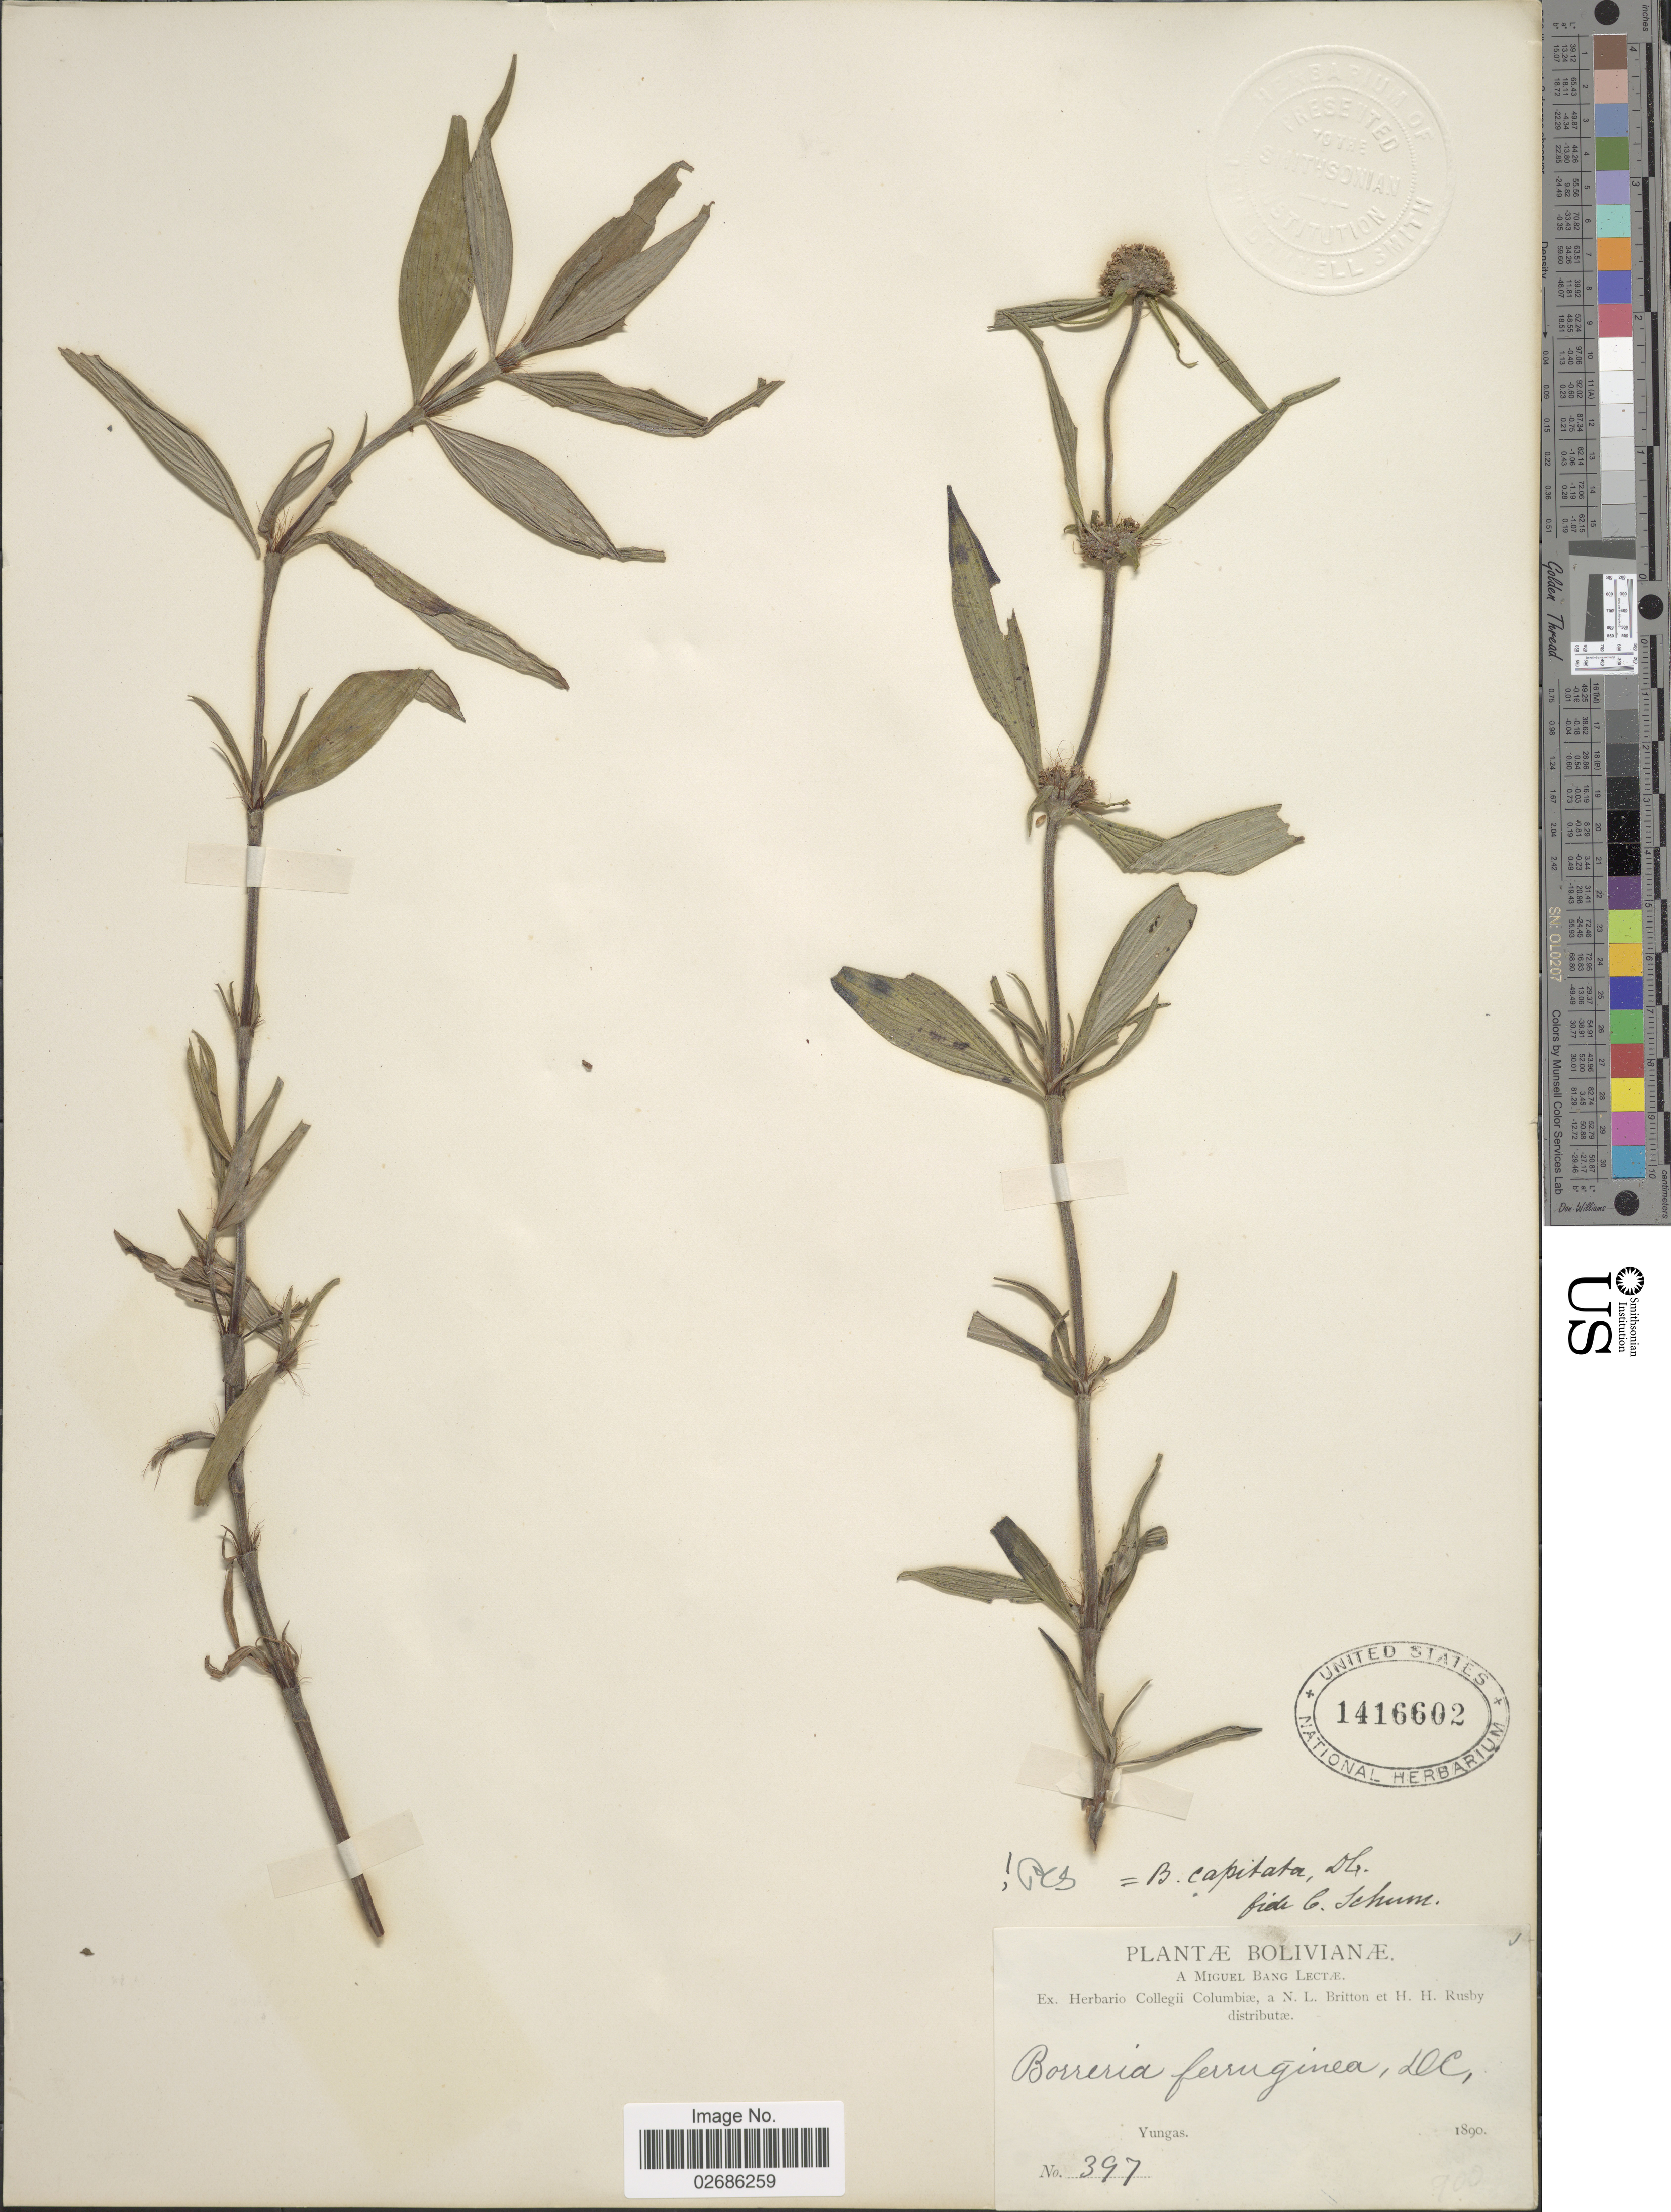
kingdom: Plantae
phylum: Tracheophyta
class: Magnoliopsida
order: Gentianales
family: Rubiaceae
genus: Borreria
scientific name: Borreria capitata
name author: (Ruiz & Pav.) DC.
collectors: M. Bang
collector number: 397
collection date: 1890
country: Bolivia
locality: Yungas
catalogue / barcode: US 1416602